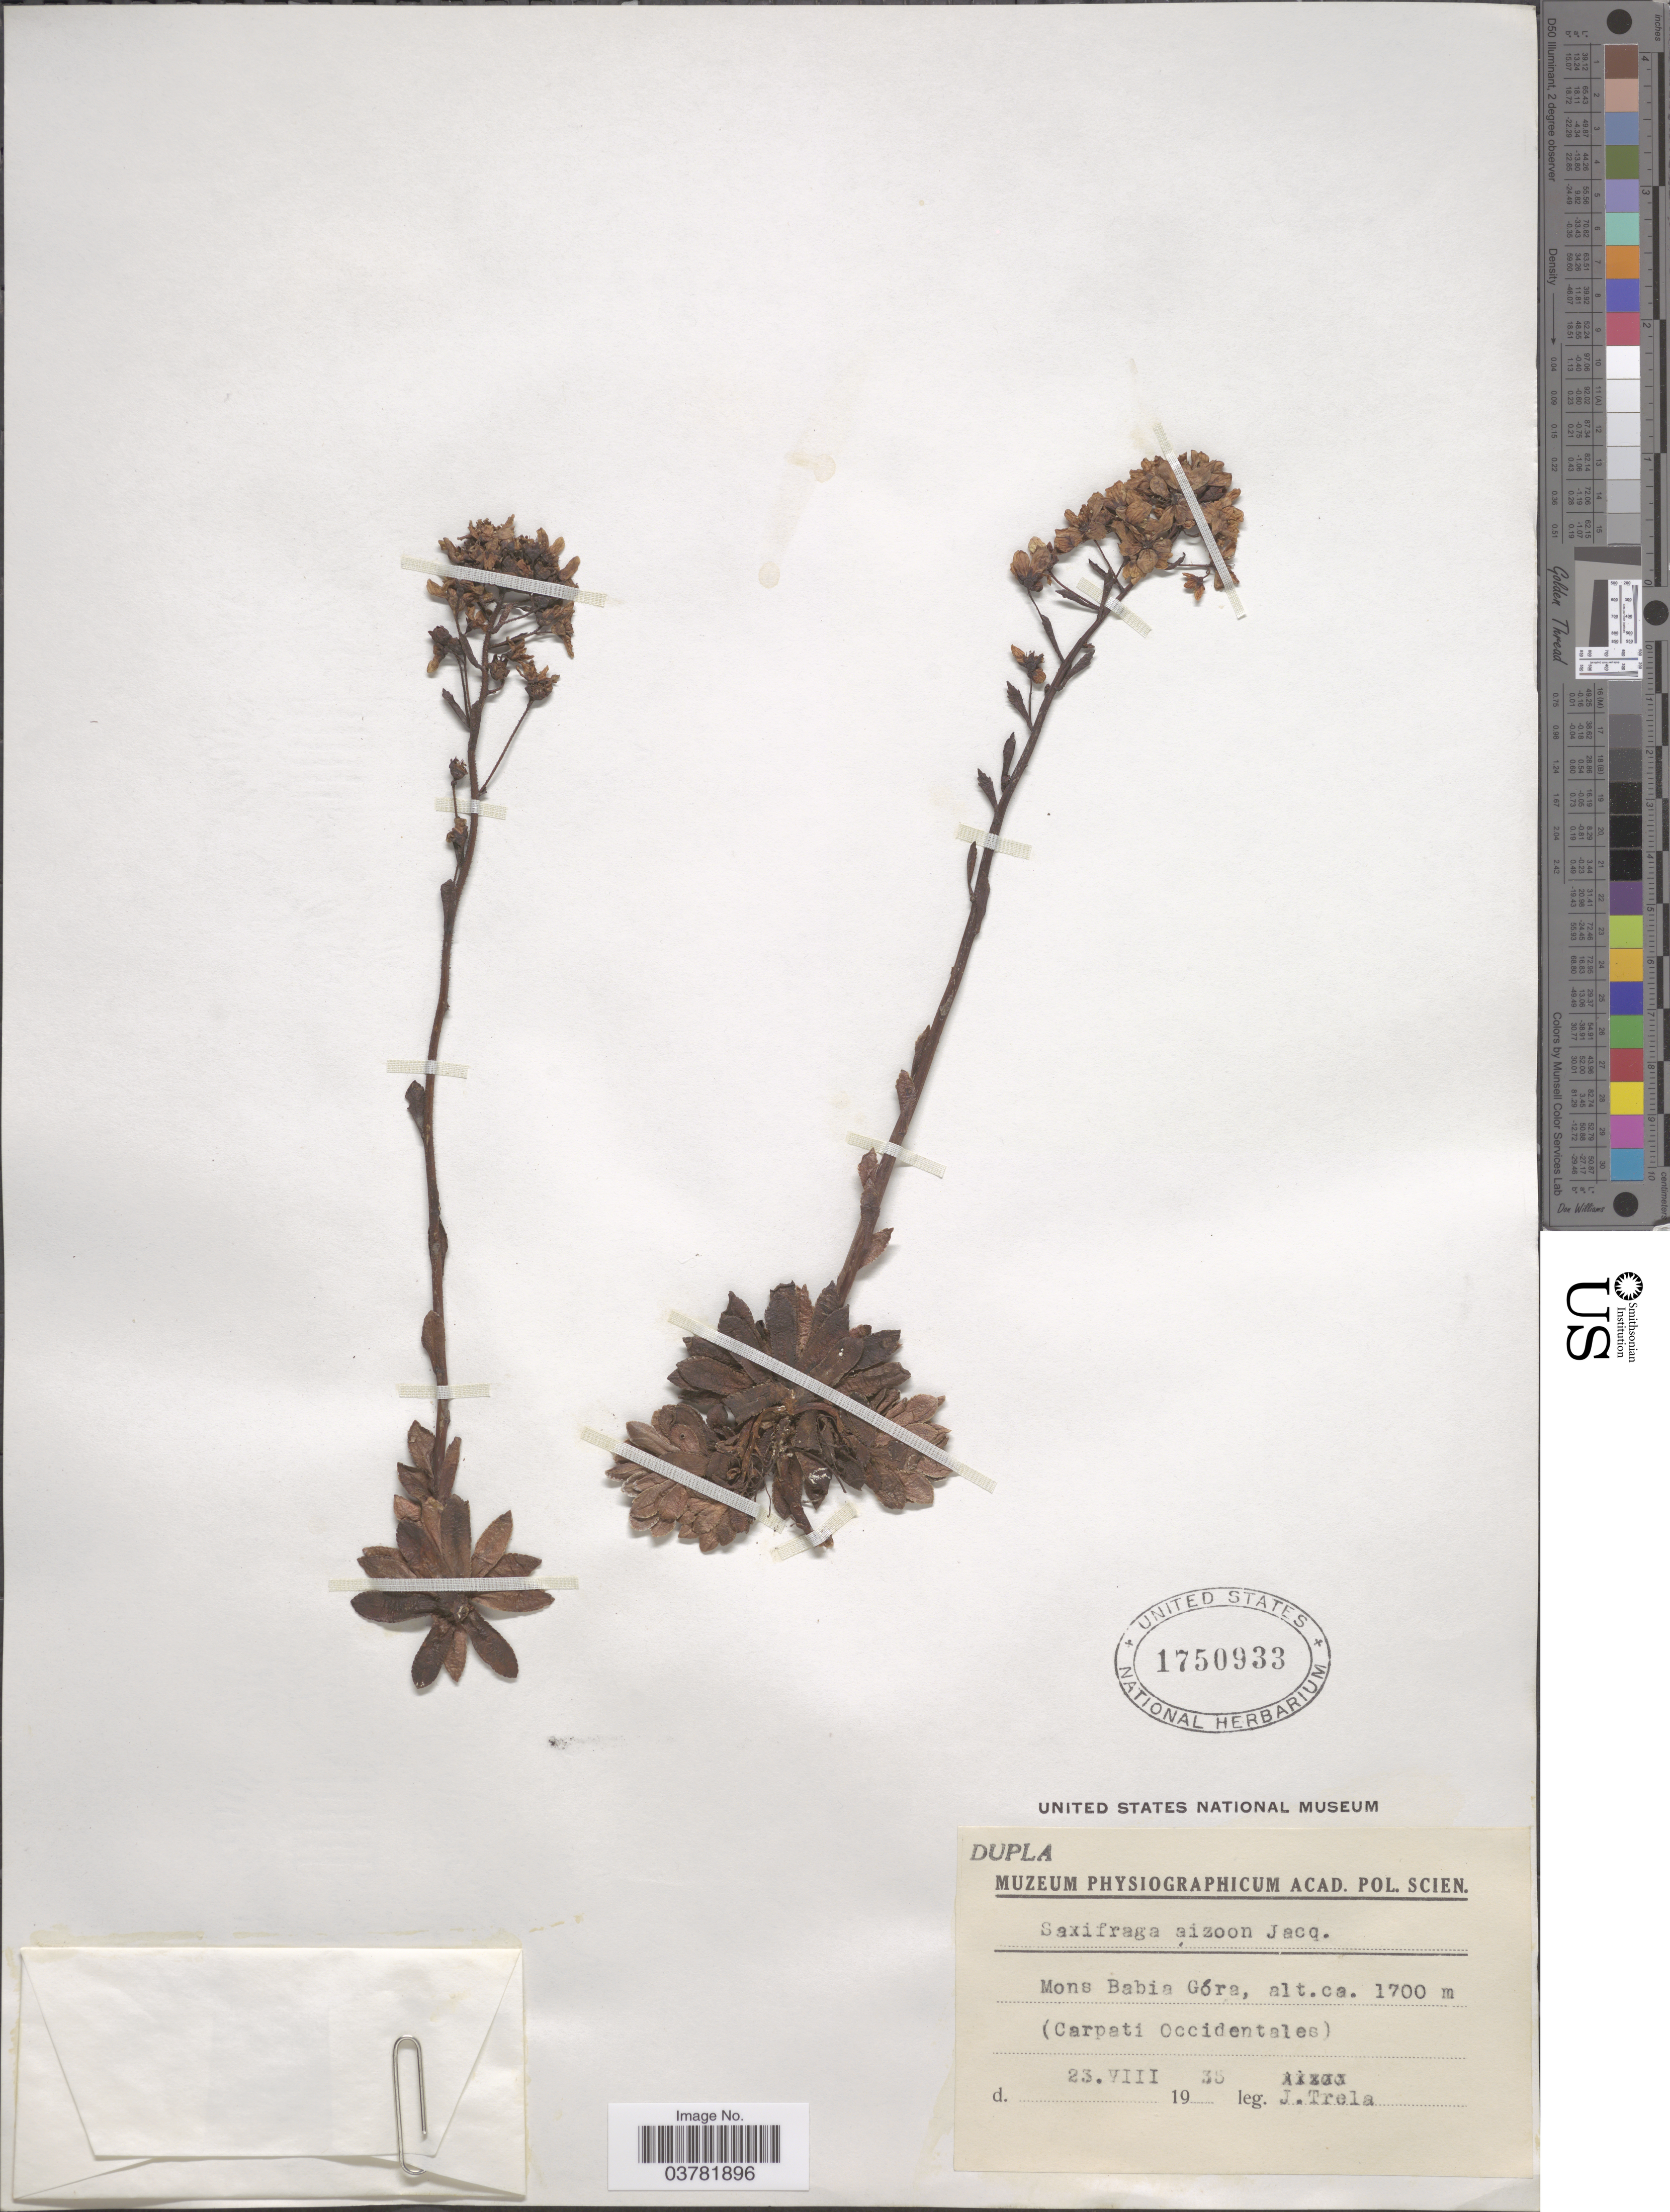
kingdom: Plantae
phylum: Tracheophyta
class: Magnoliopsida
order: Saxifragales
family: Saxifragaceae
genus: Saxifraga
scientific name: Saxifraga aizoon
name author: Jacq.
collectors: J. Trela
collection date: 1935-08-23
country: Poland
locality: Mons Babia Góra. (Carpati Occidentales).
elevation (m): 1700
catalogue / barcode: US 1750933